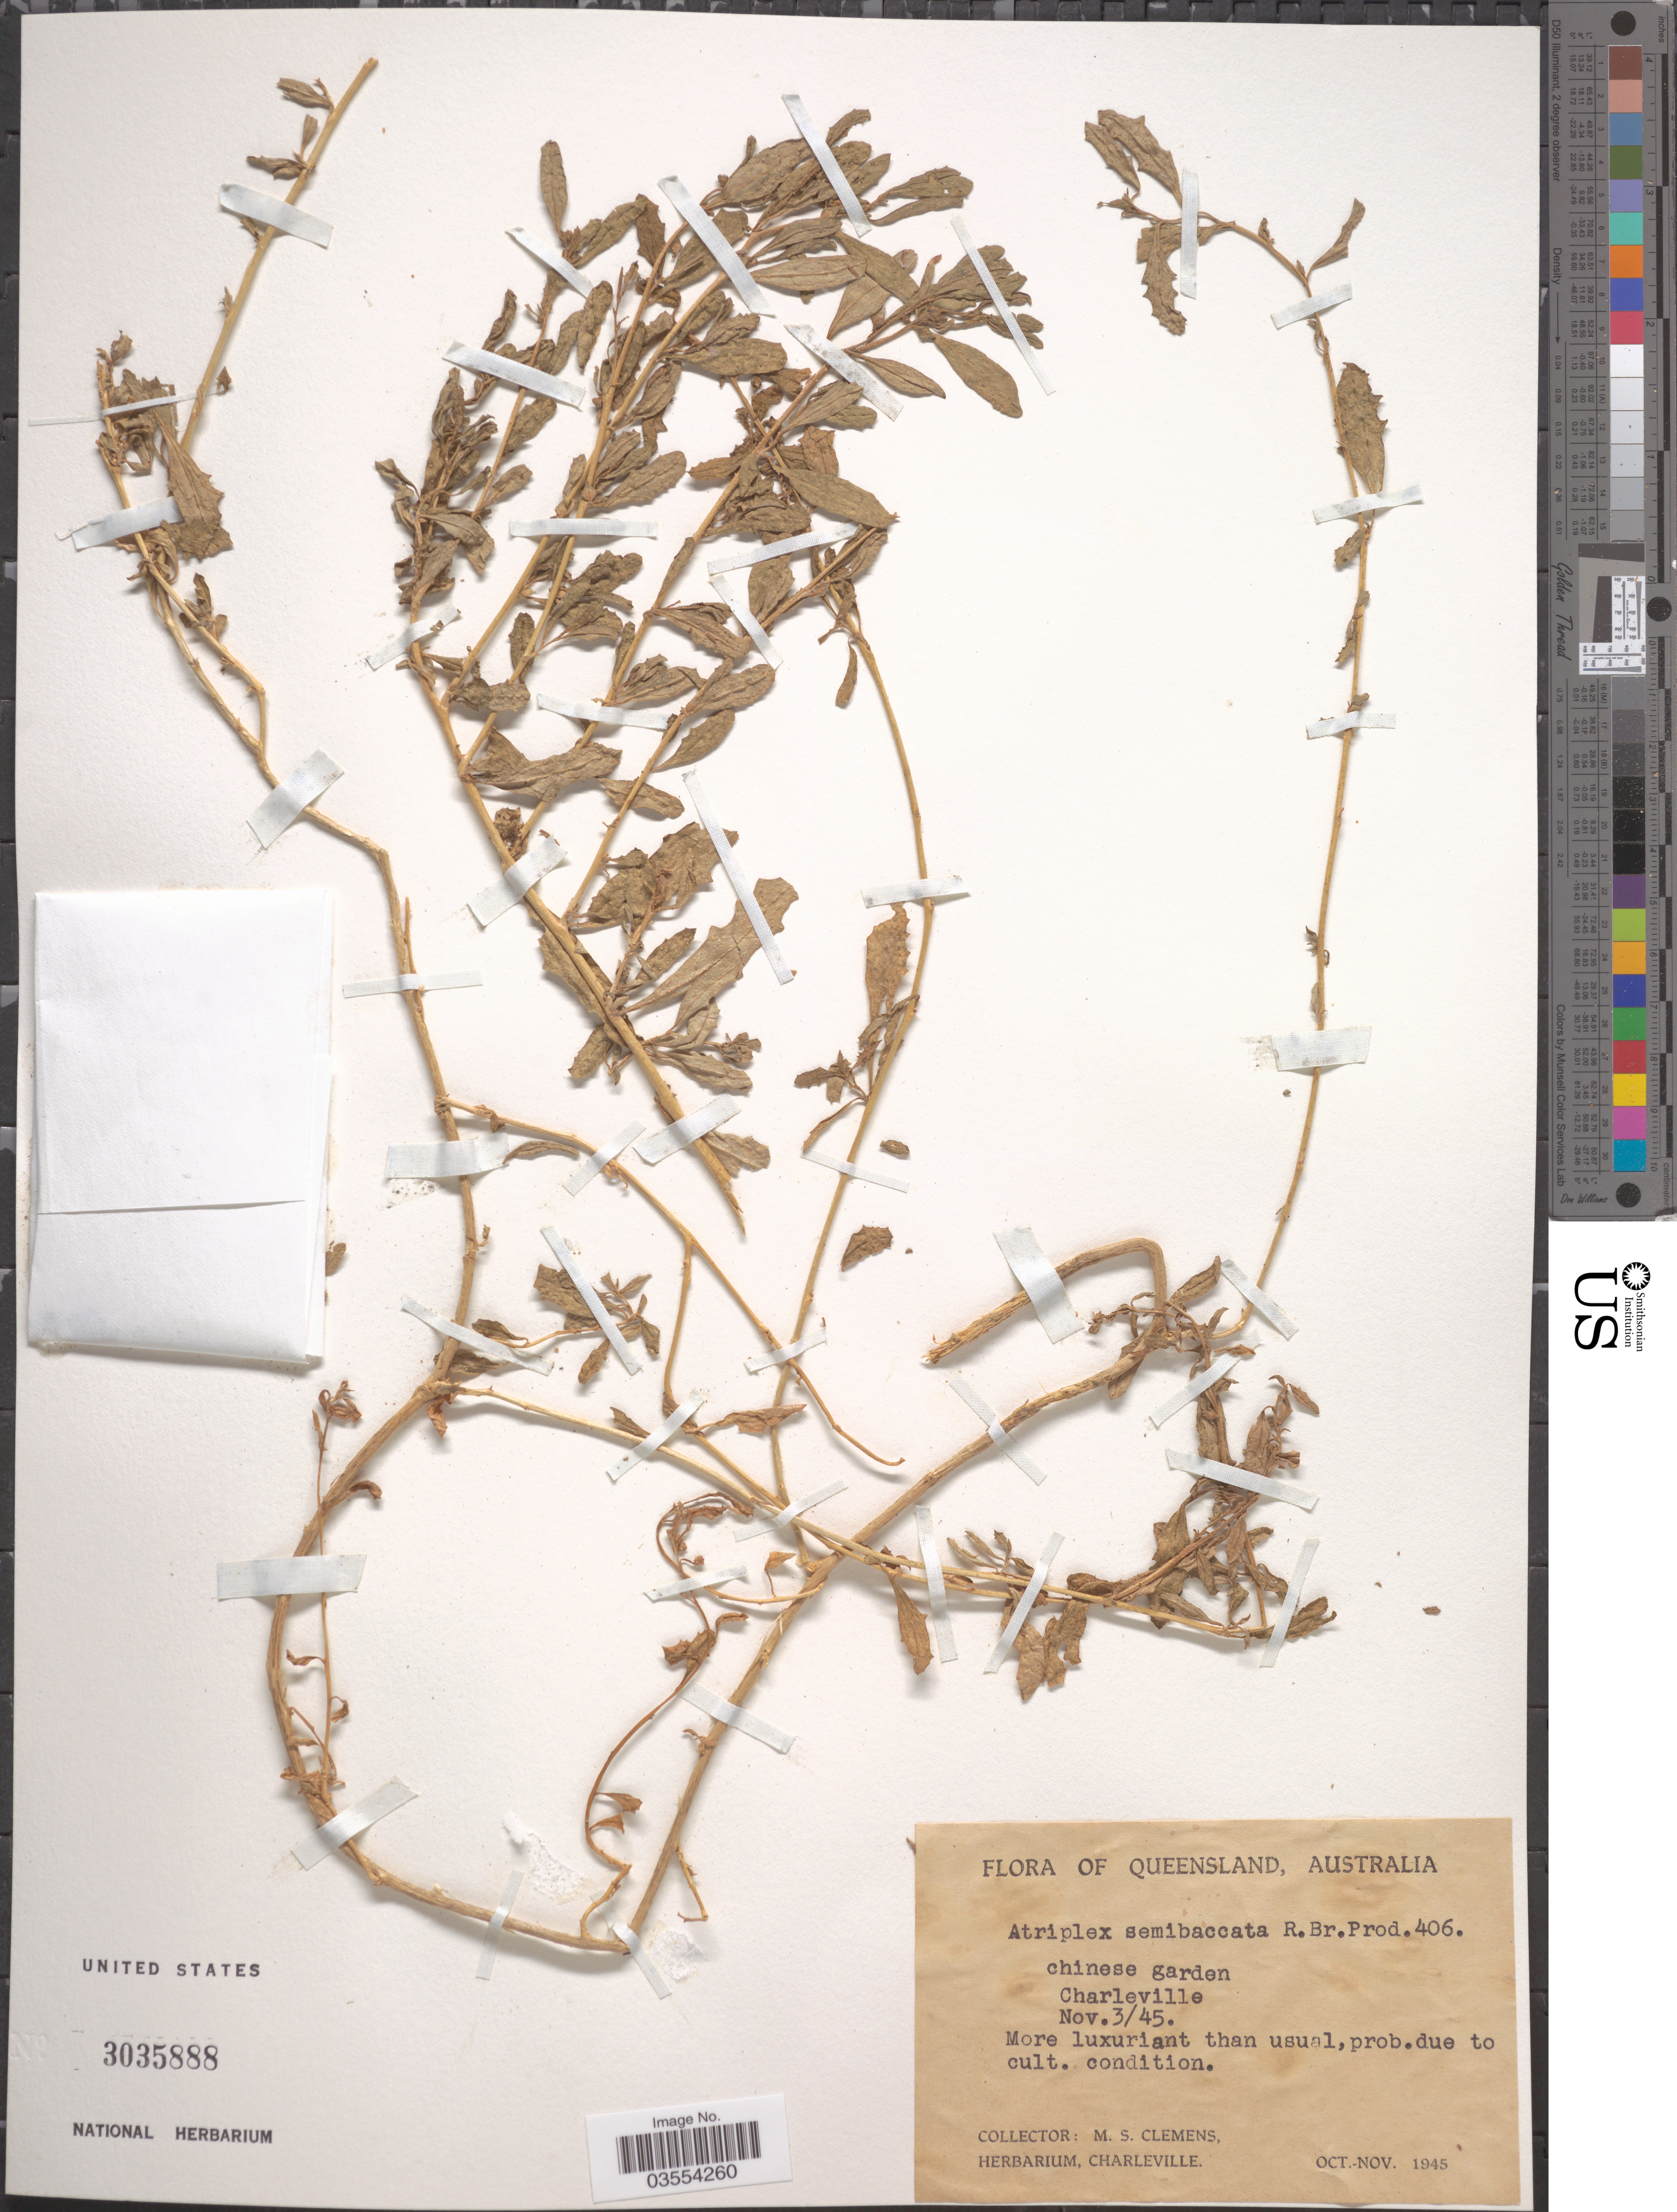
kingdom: Plantae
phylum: Tracheophyta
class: Magnoliopsida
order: Caryophyllales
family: Amaranthaceae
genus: Atriplex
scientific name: Atriplex semibaccata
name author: R. Br.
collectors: M. S. Clemens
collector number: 406?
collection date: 1945-11-03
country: Australia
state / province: Queensland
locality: Chinese garden. Charleville.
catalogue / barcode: US 3035888